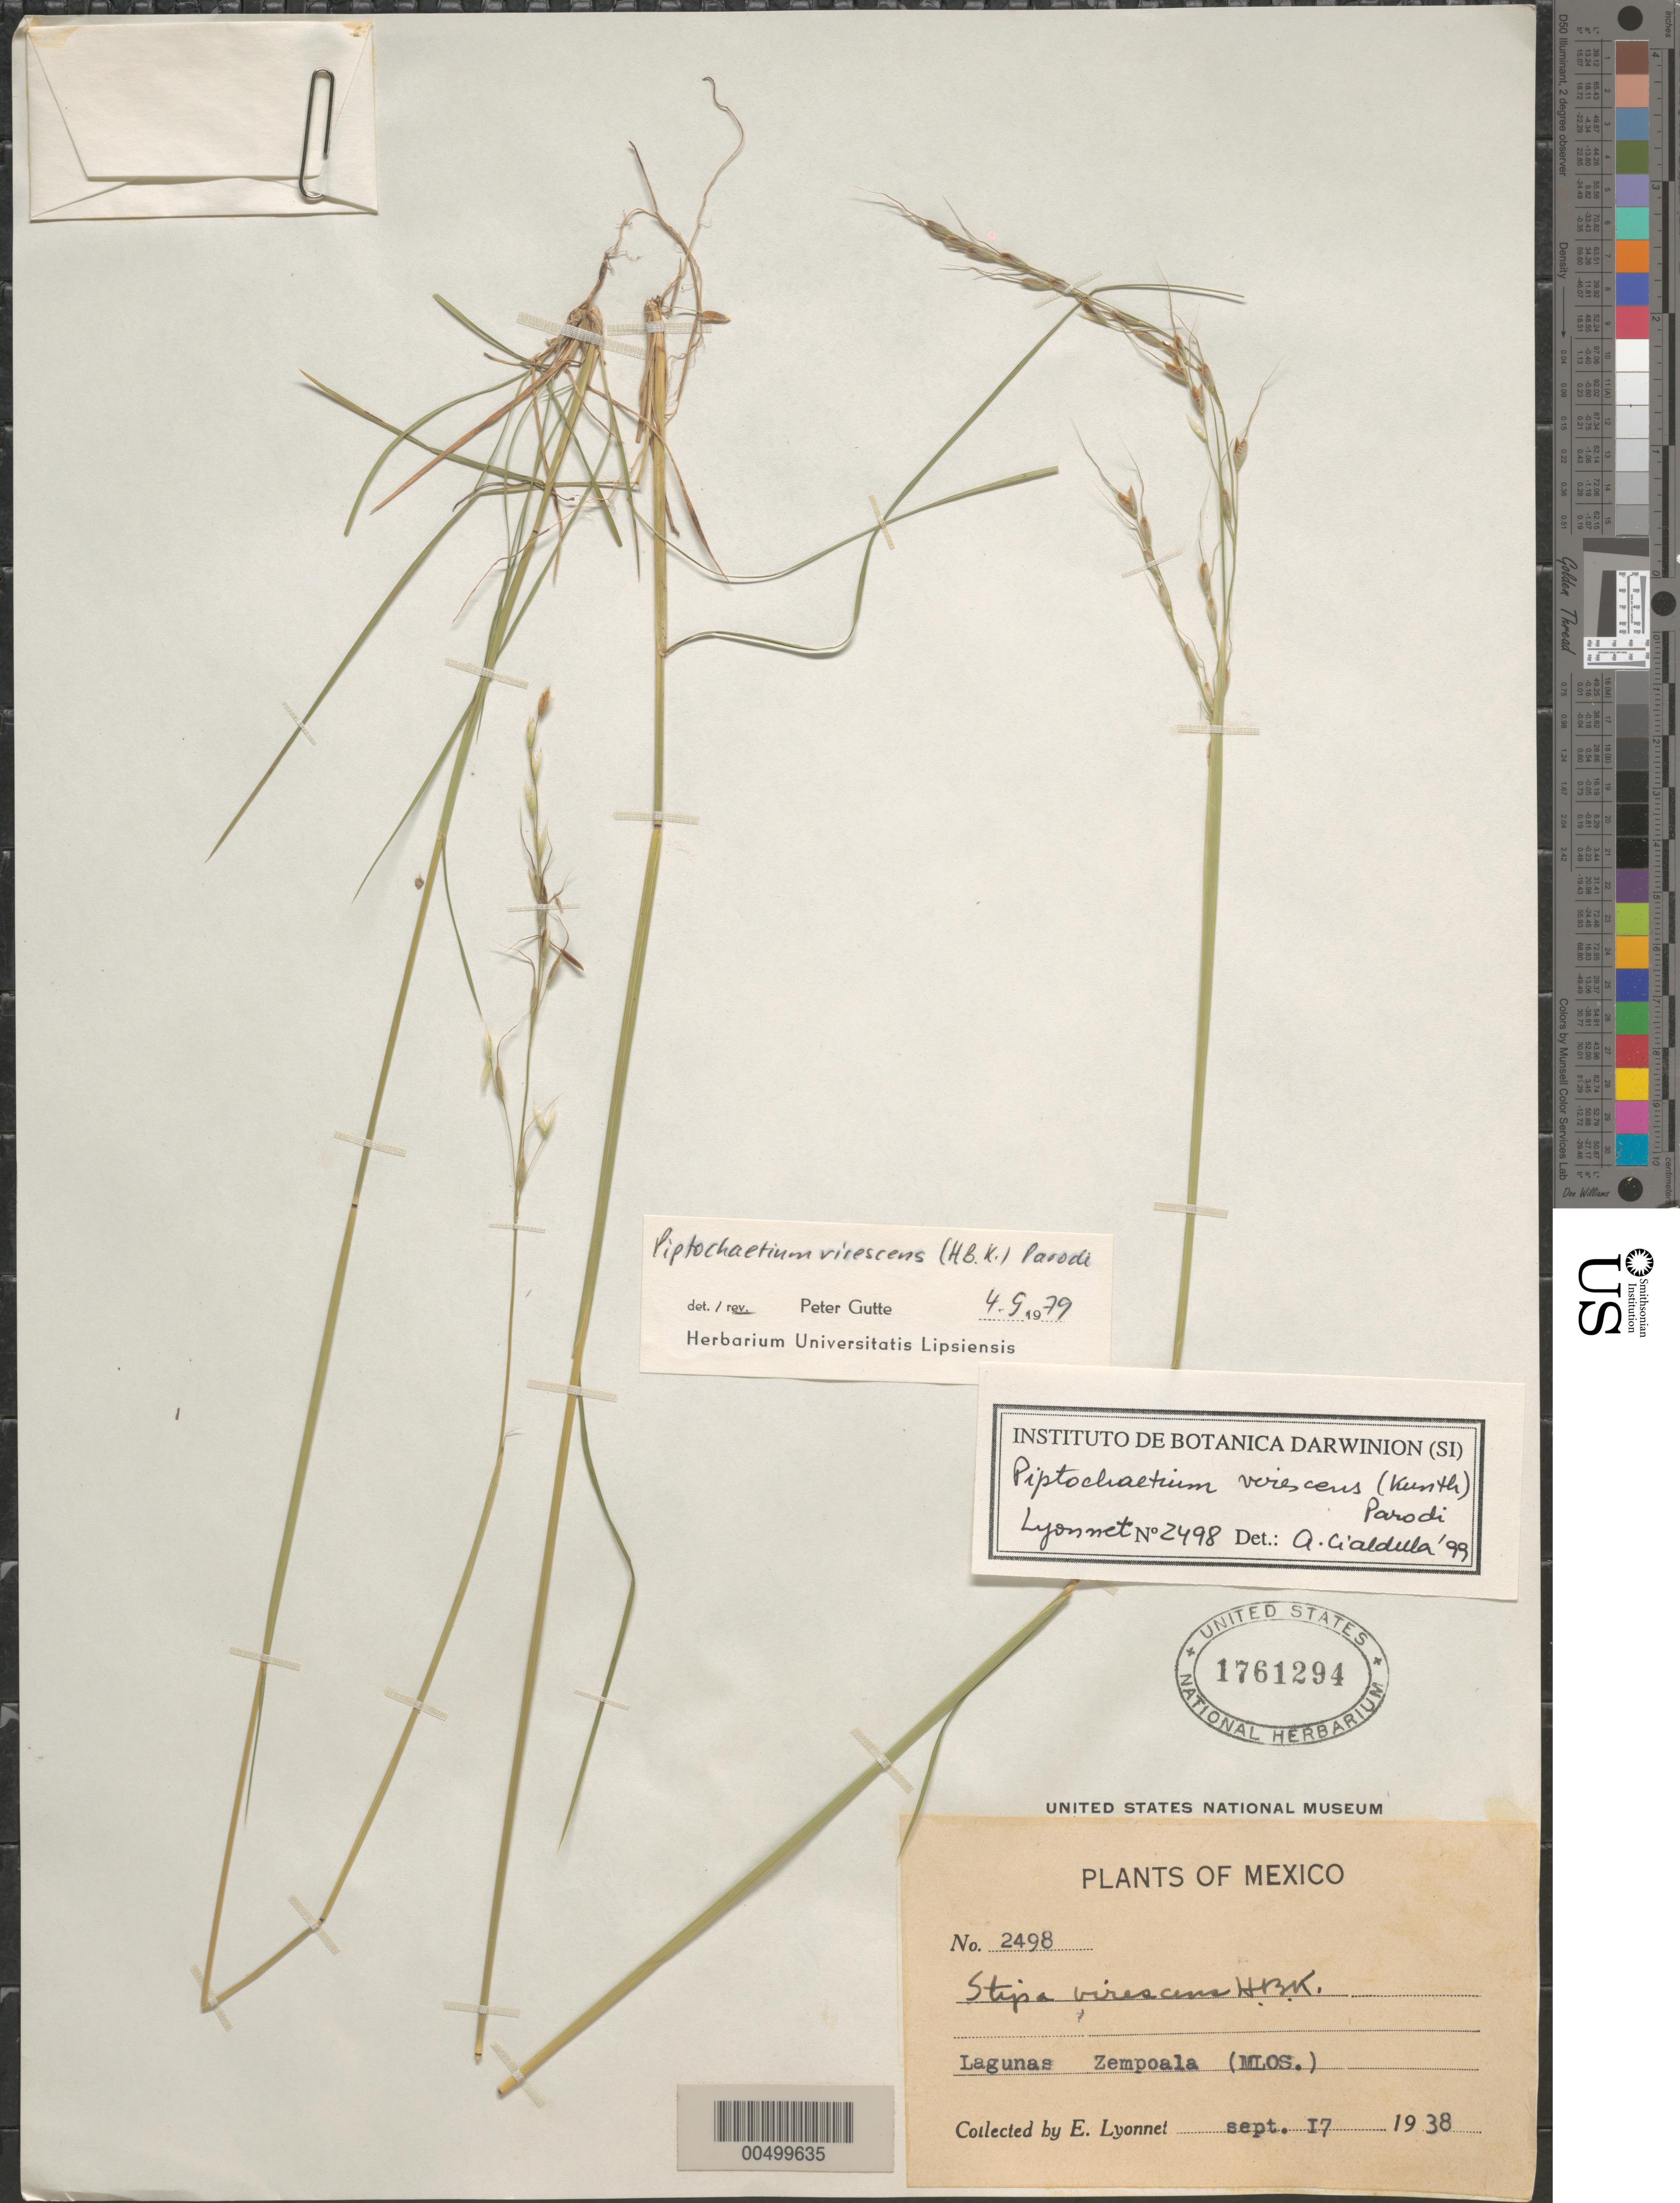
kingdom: Plantae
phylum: Tracheophyta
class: Liliopsida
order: Poales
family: Poaceae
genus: Piptochaetium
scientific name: Piptochaetium virescens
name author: (Kunth) Parodi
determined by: Gutte, P.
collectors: Bro. E. Lyonnet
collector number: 2498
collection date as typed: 17 Sep 1938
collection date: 1938-09-17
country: Mexico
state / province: Morelos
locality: Lagunas, Zempoala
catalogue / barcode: US 1761294